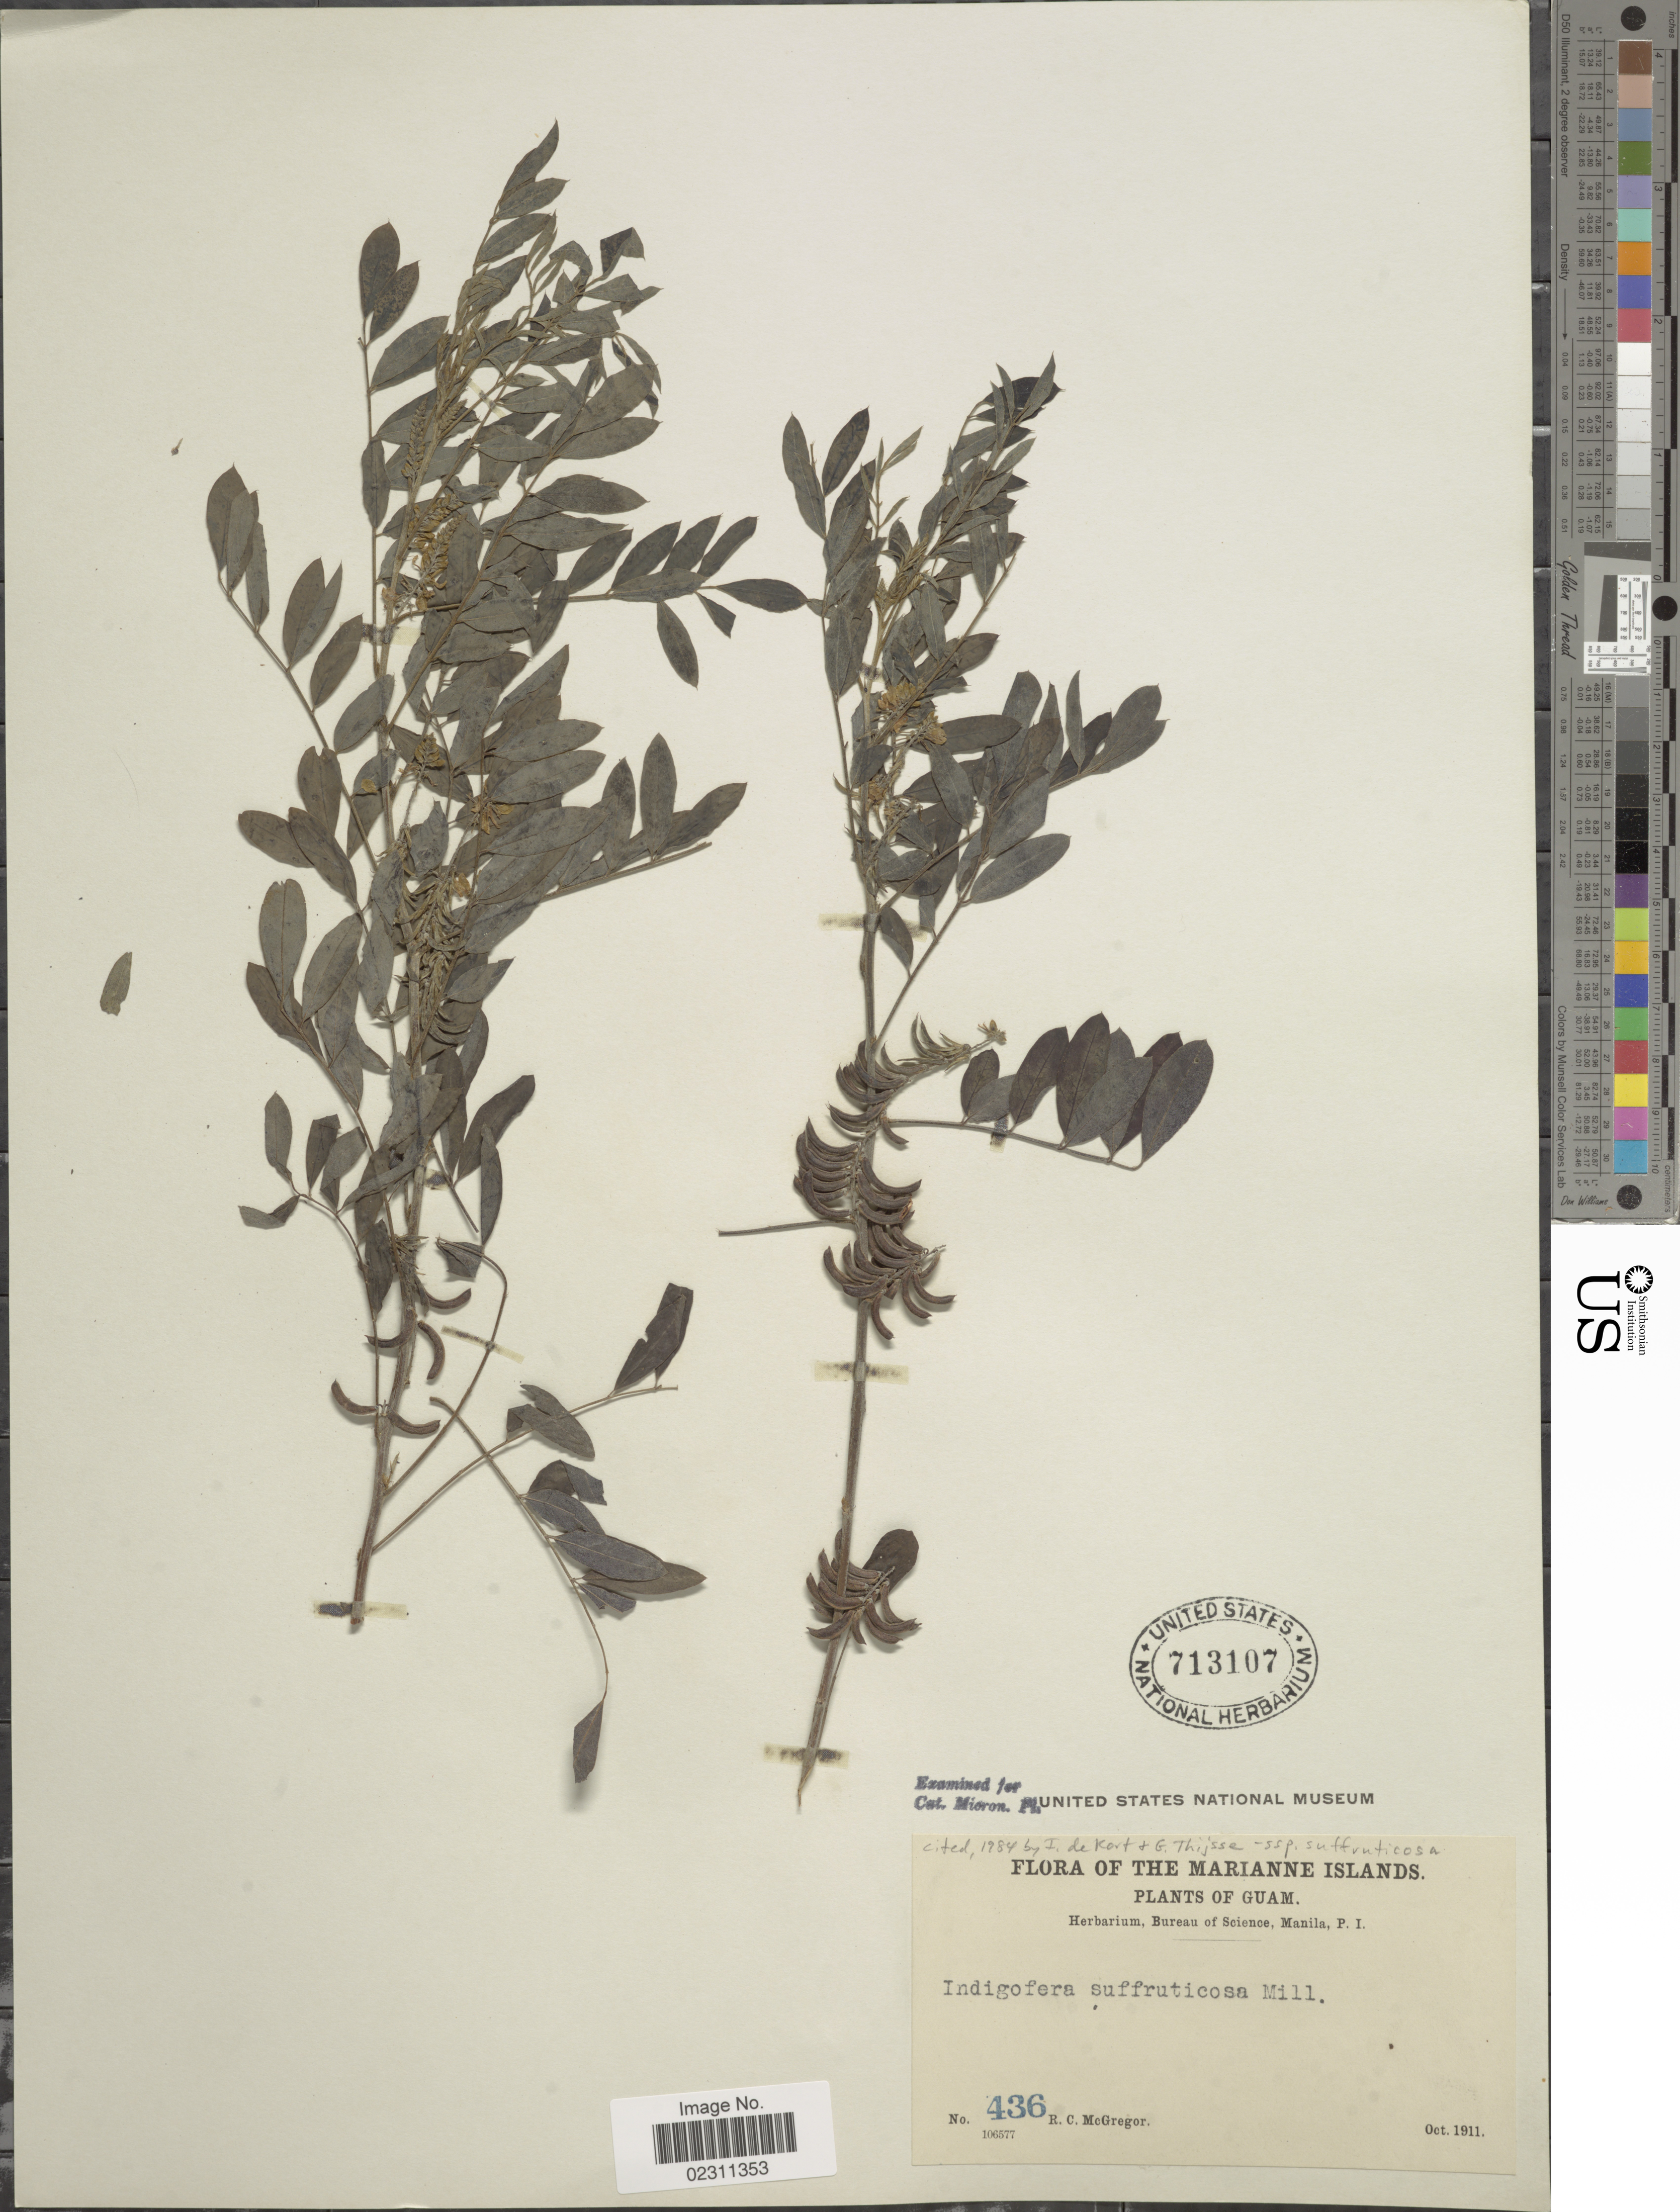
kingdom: Plantae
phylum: Tracheophyta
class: Magnoliopsida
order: Fabales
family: Fabaceae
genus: Indigofera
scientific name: Indigofera suffruticosa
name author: Mill.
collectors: R. C. McGregor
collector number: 436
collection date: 1911-10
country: Guam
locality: Marianne Islands.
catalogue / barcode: US 713107